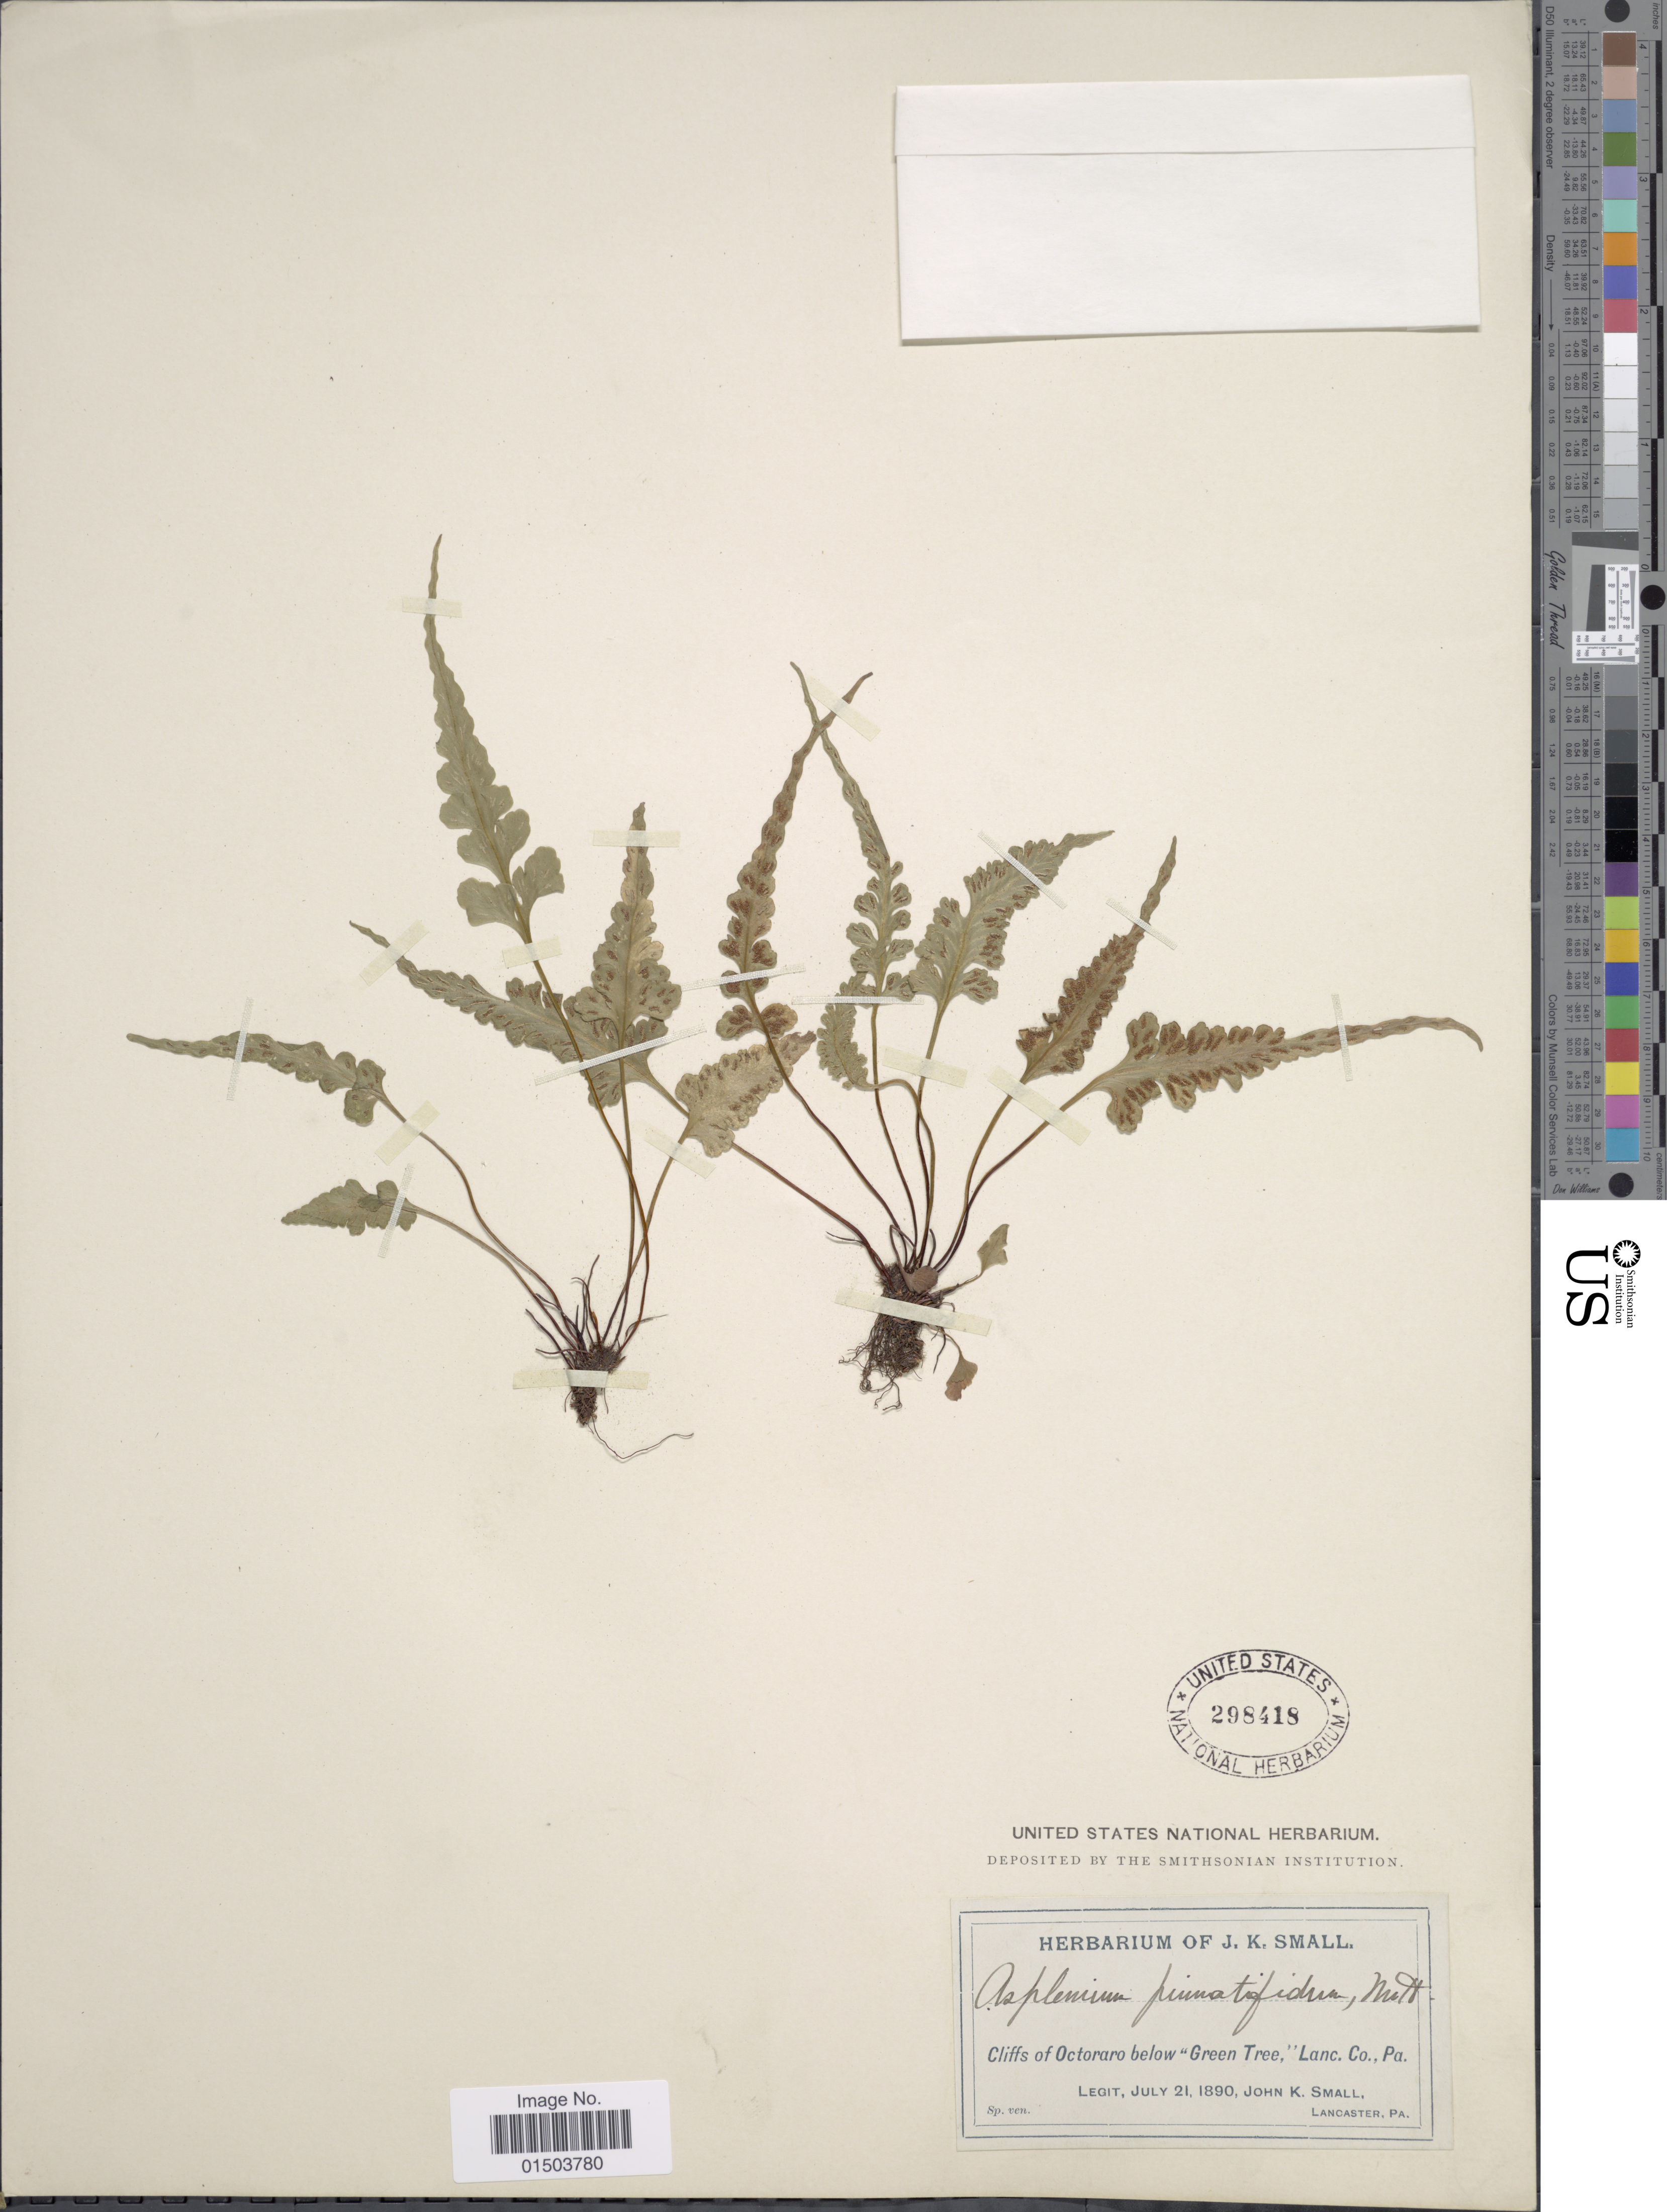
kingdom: Plantae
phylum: Tracheophyta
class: Polypodiopsida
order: Polypodiales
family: Aspleniaceae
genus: Asplenium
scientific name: Asplenium pinnatifidum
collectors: J. K. Small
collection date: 1890-07-21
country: United States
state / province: Pennsylvania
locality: Cliffs of Octoraro below "Green-Tree", Lanc. Co.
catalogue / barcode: US 298418